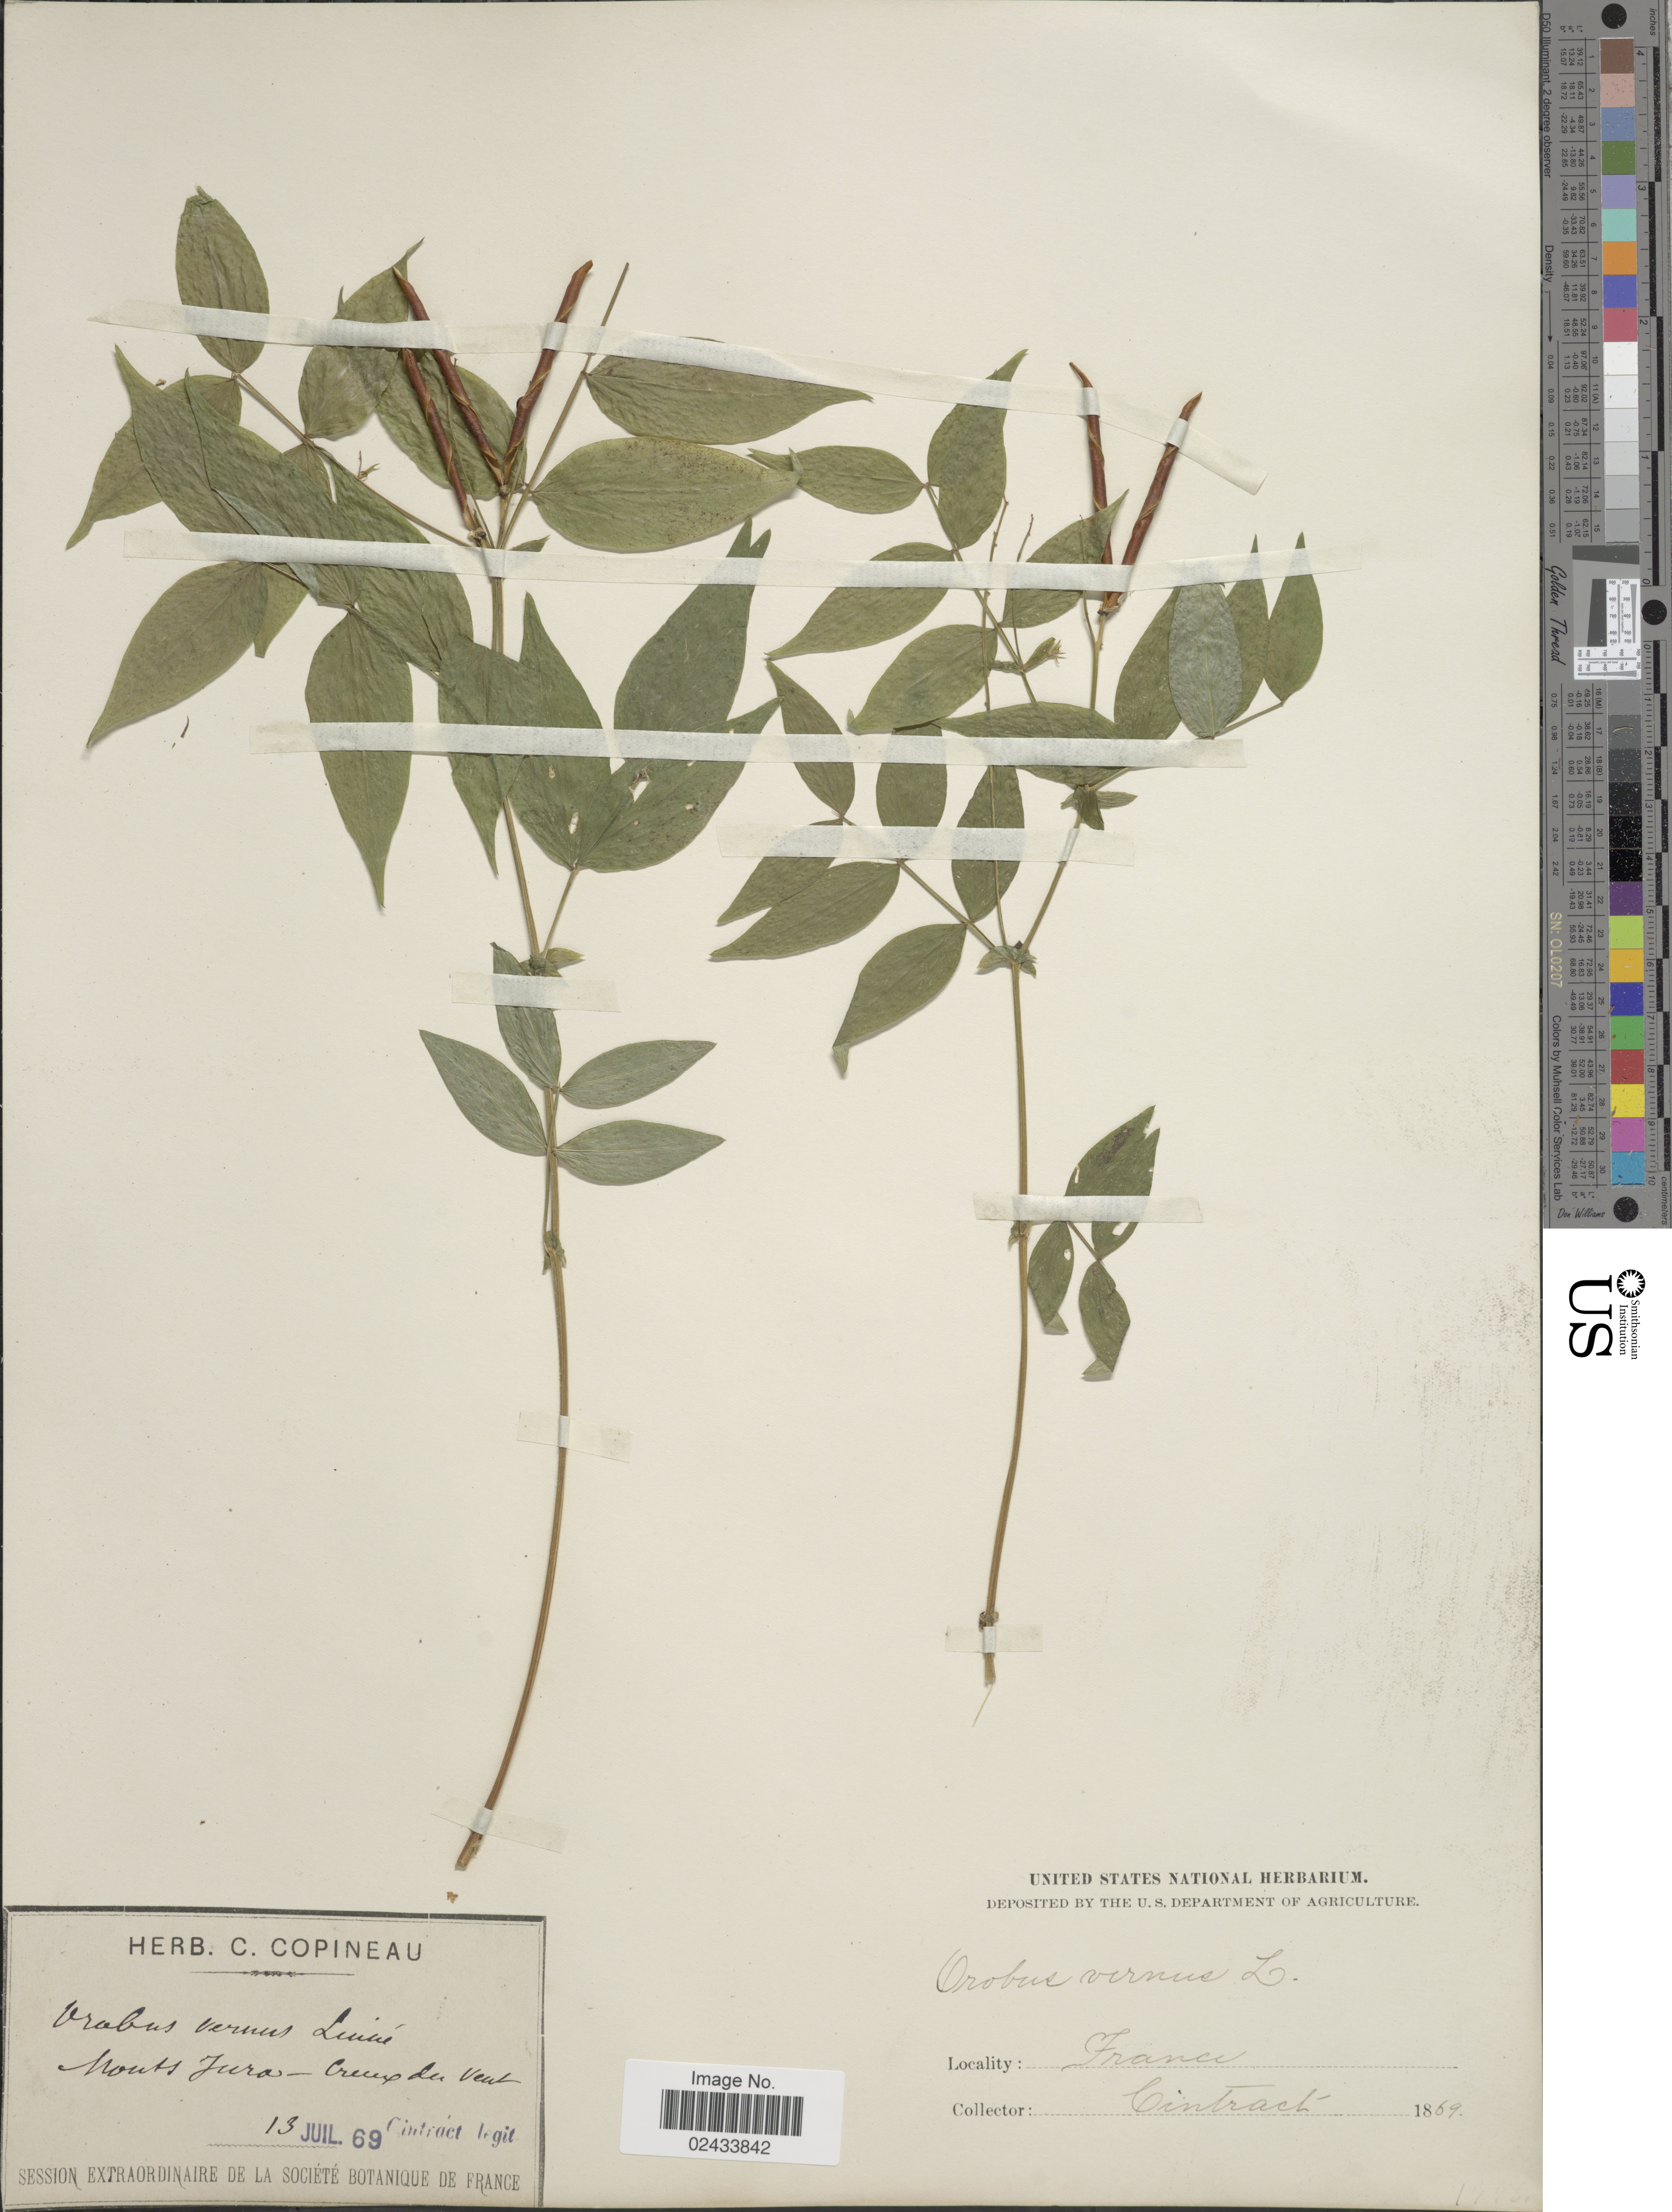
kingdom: Plantae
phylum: Tracheophyta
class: Magnoliopsida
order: Fabales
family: Fabaceae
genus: Lathyrus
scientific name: Lathyrus vernus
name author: (L.) Bernh.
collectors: Cintract, --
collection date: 1869-07-13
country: France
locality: Mouts Jura - Creep des vieux